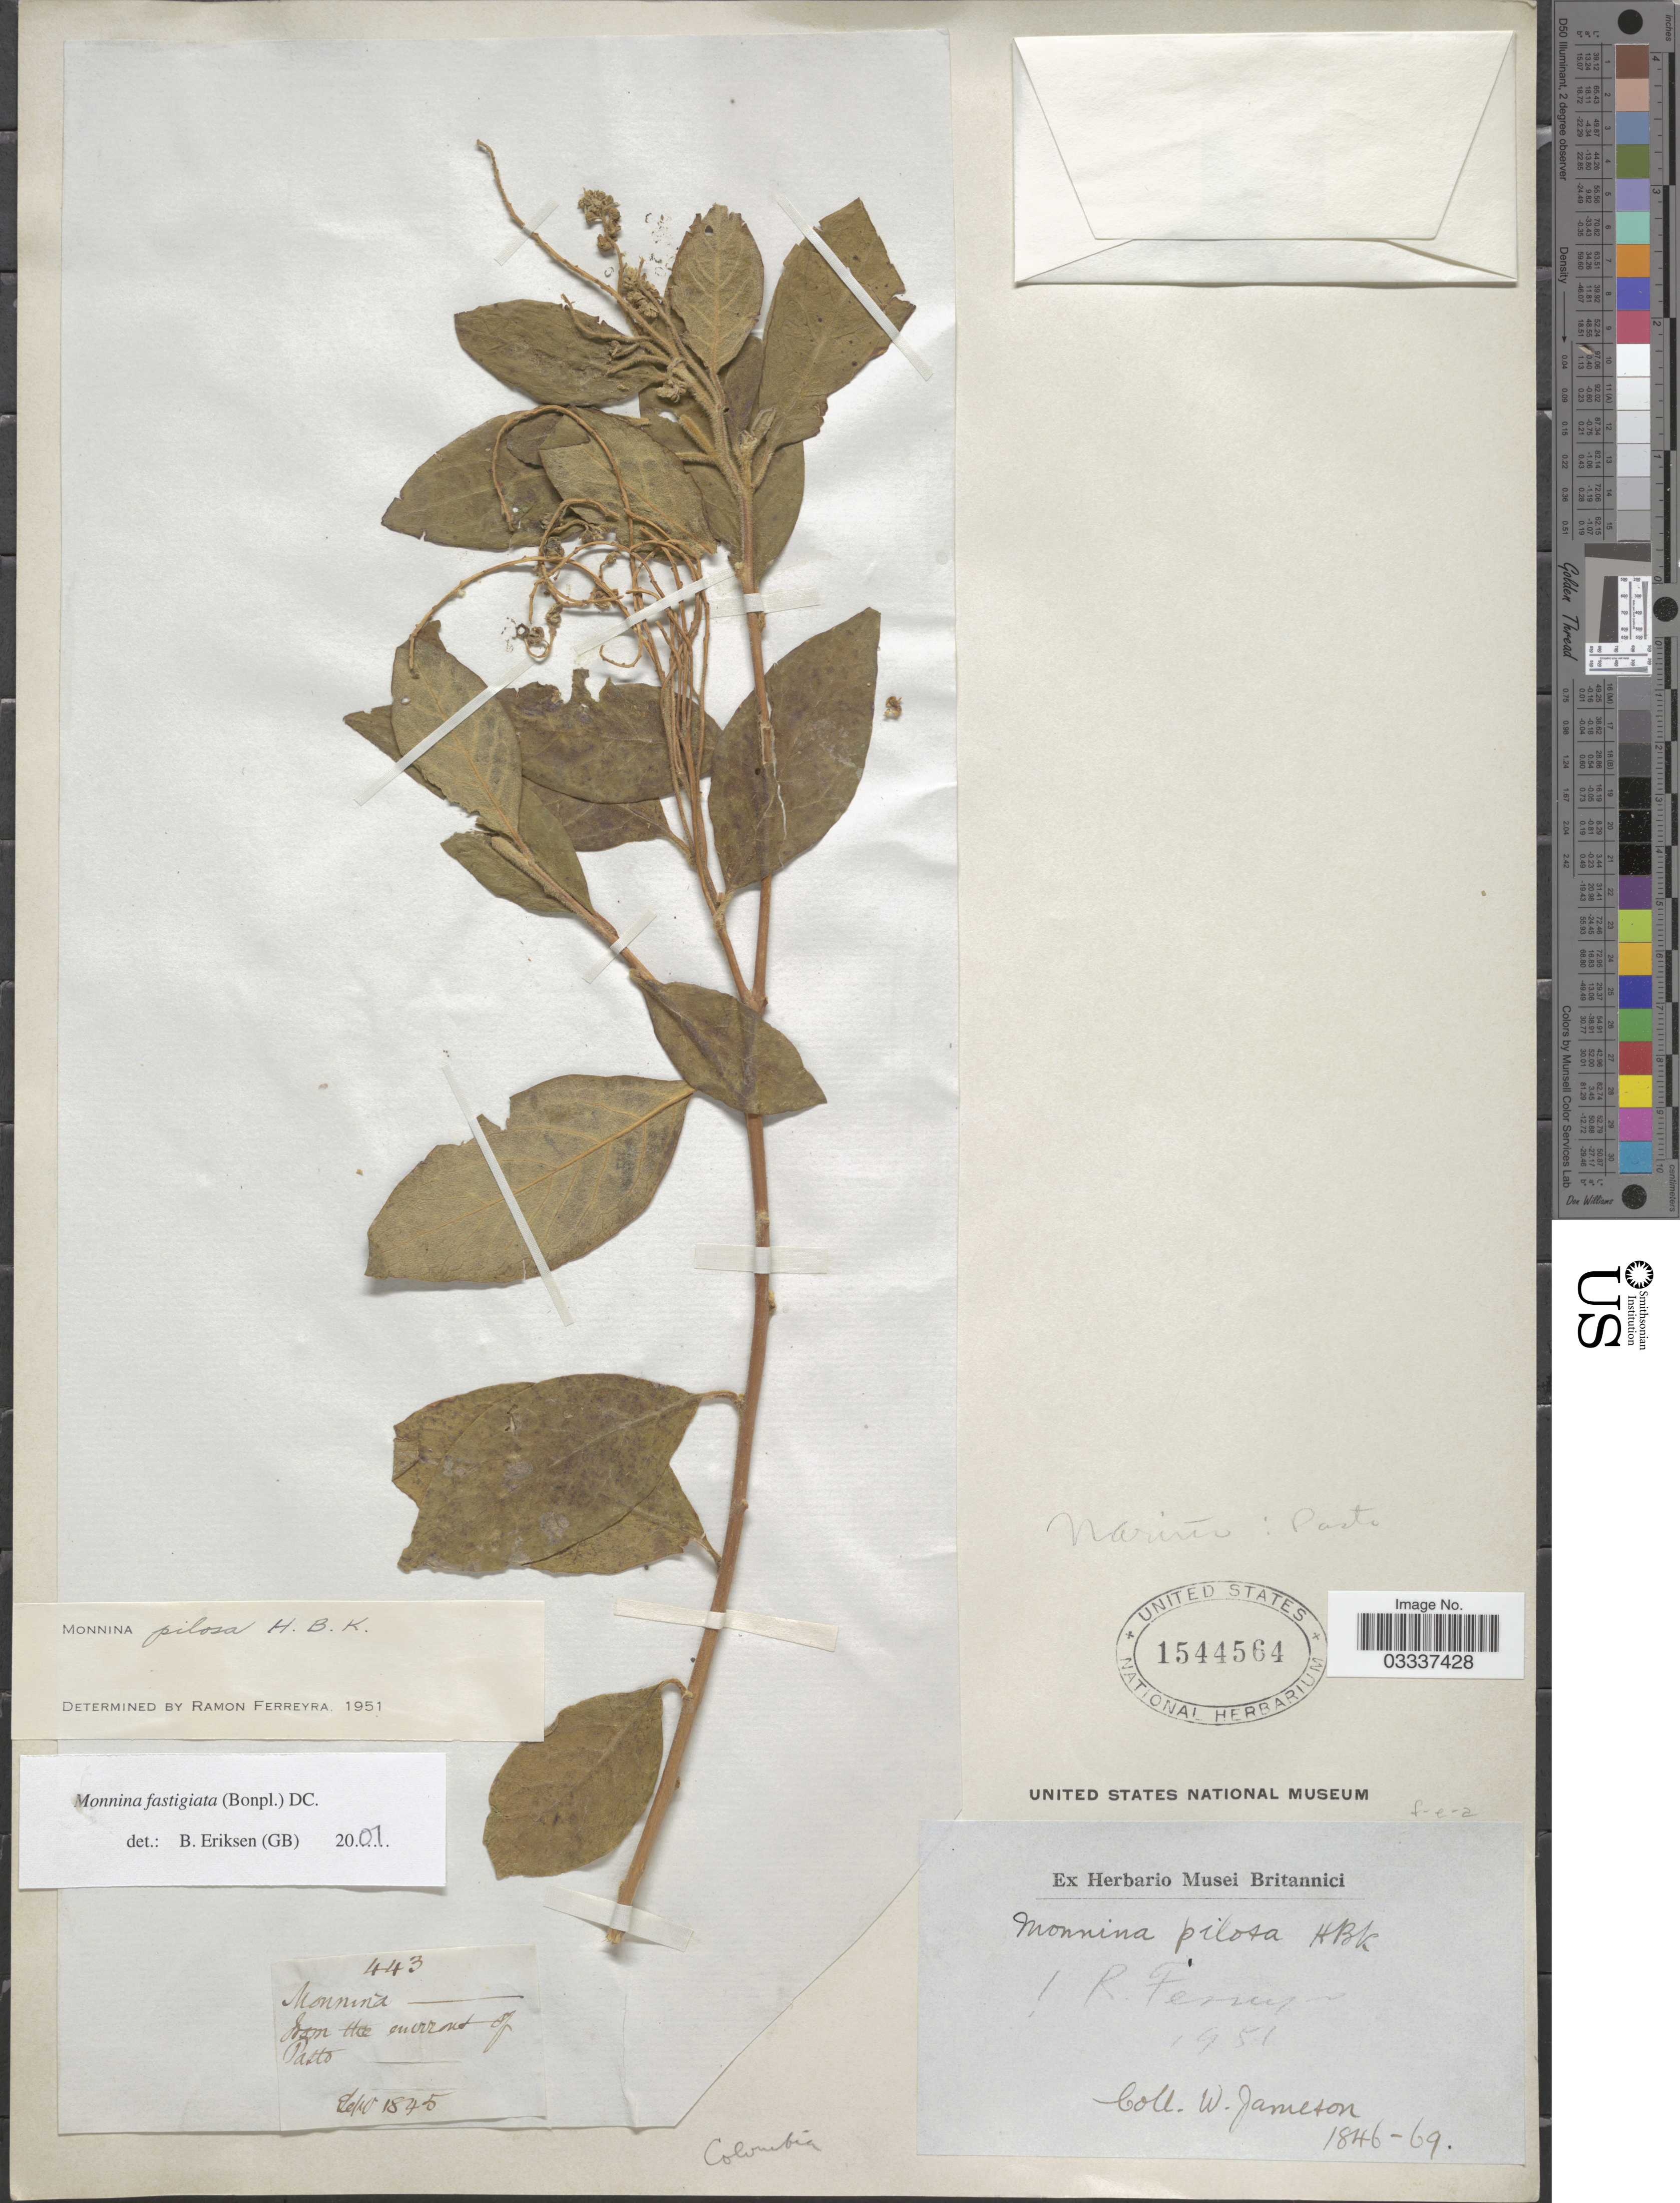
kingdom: Plantae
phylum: Tracheophyta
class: Magnoliopsida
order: Fabales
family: Polygalaceae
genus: Monnina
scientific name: Monnina fastigiata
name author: (Bonpl.) DC.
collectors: W. Jameson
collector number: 443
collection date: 1846/1869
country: Colombia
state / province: Nariño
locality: Pasto.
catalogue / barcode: US 1544564